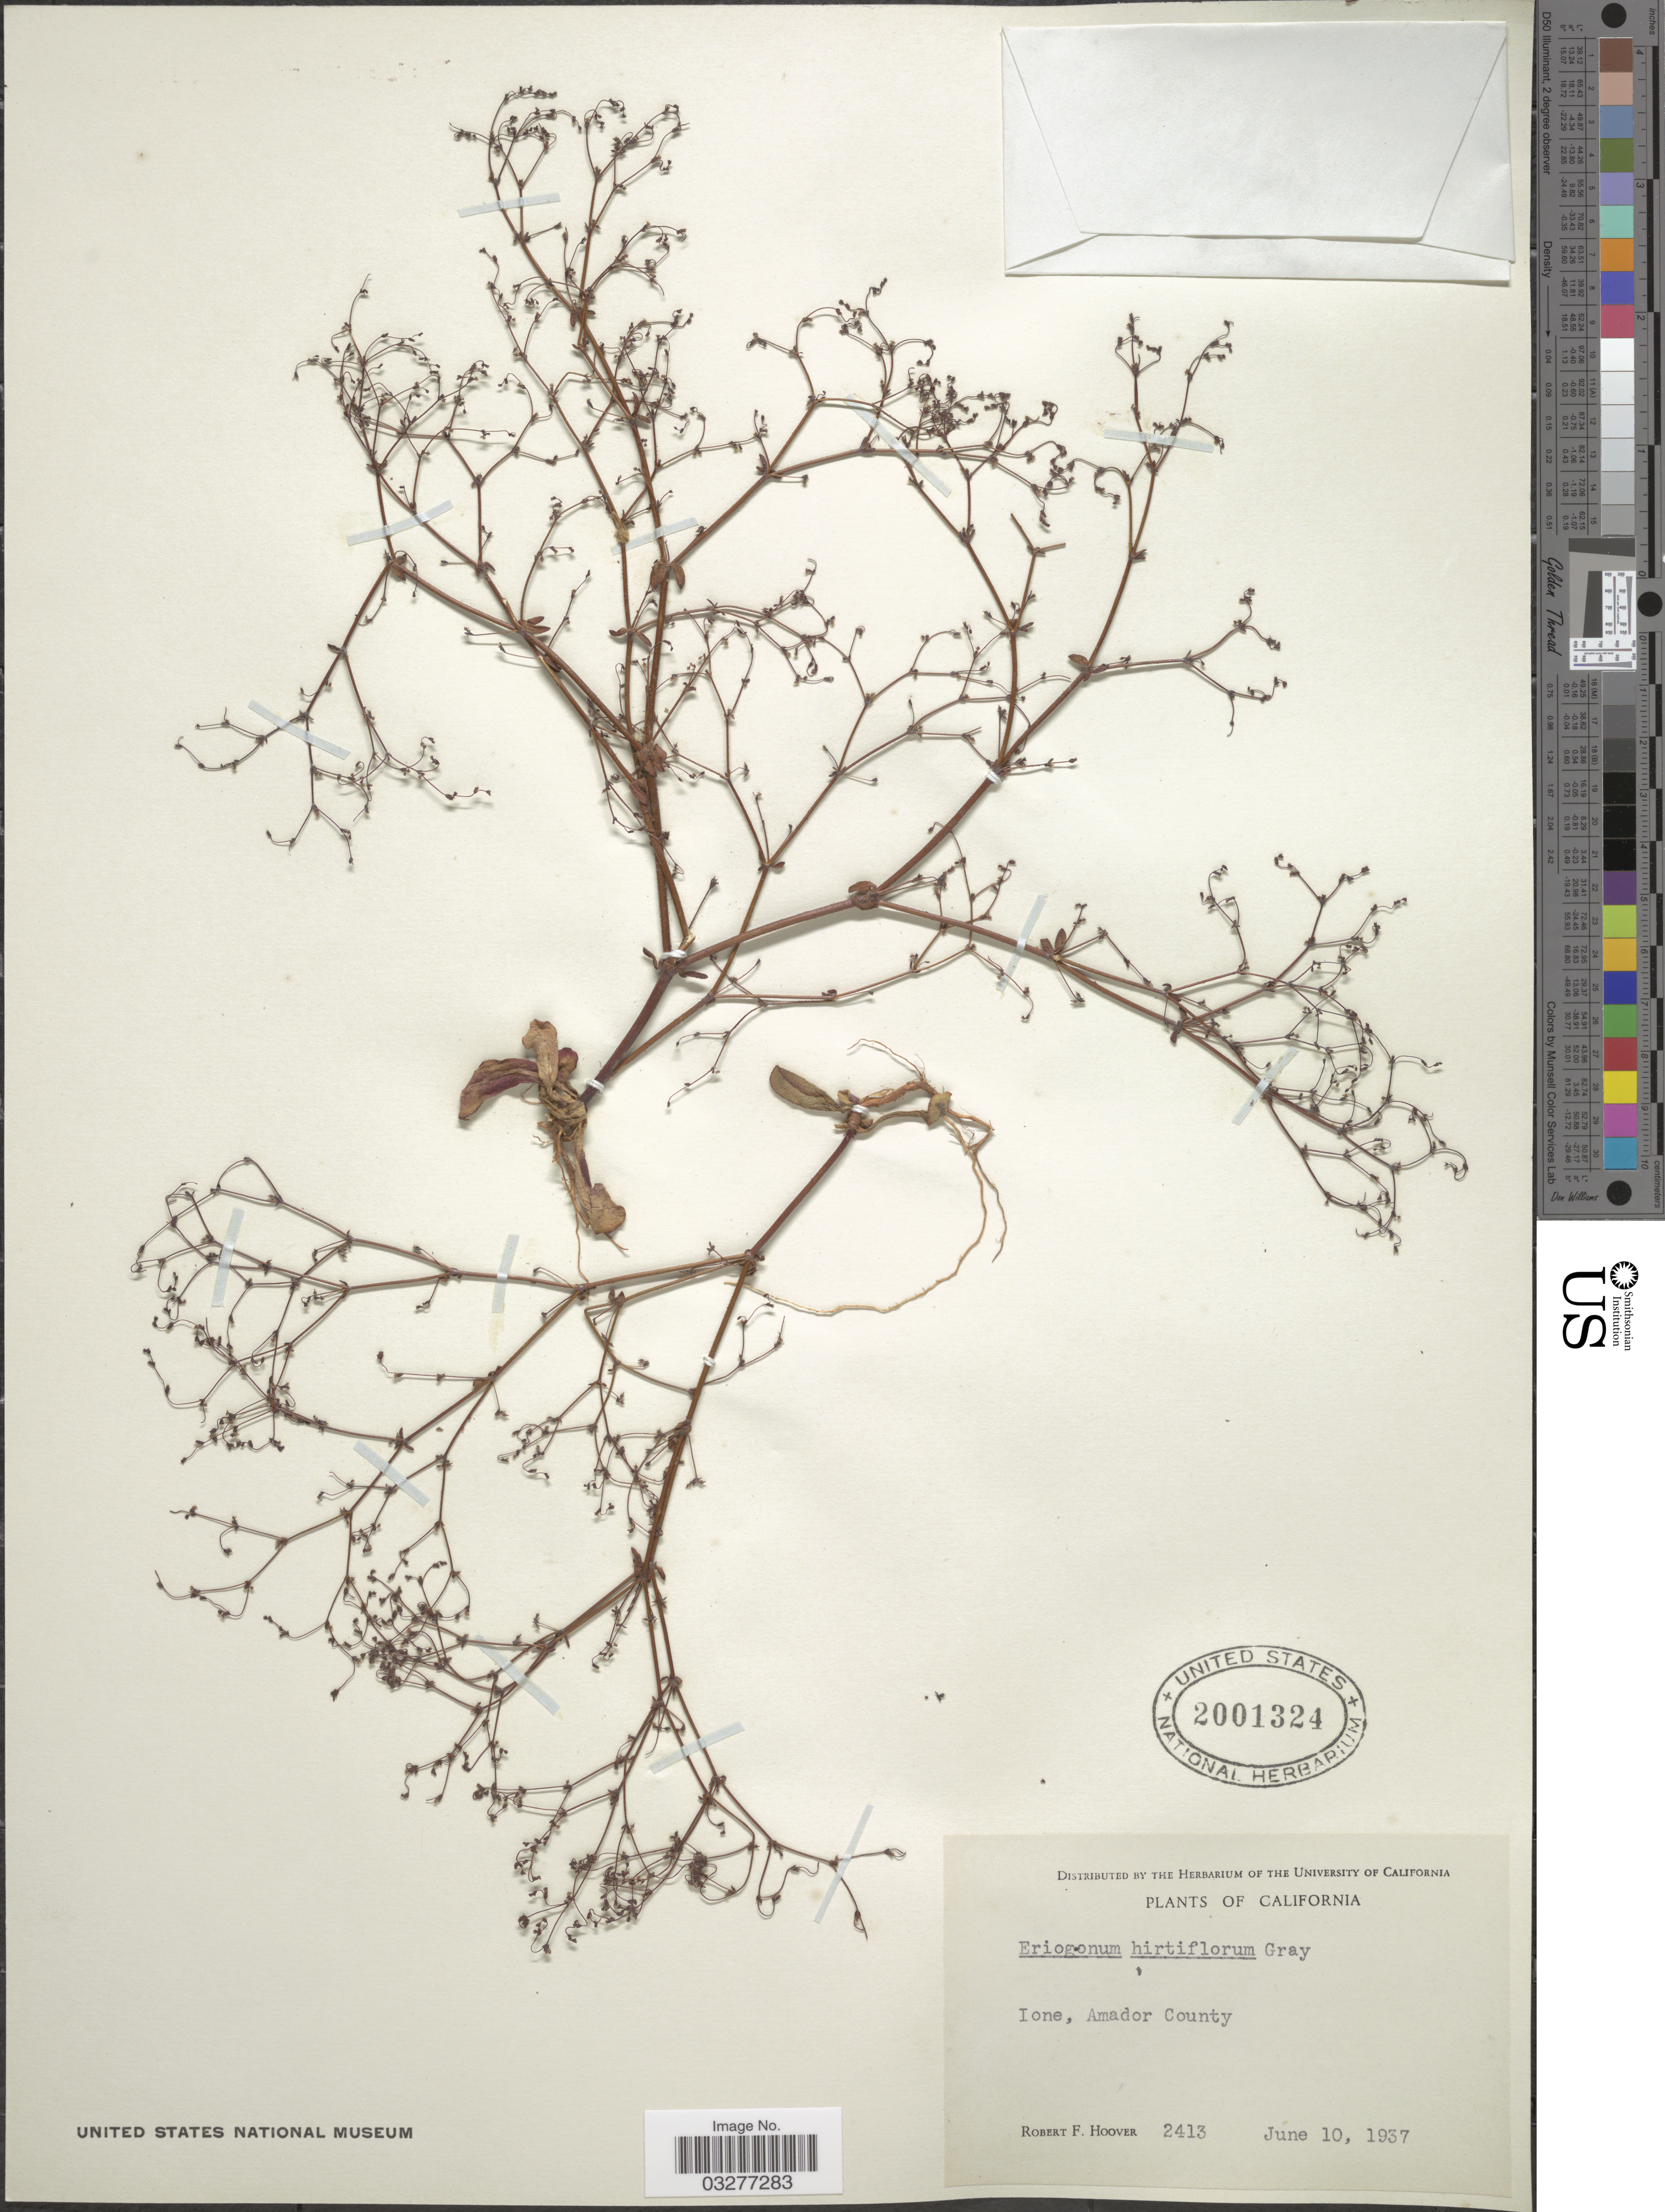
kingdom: Plantae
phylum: Tracheophyta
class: Magnoliopsida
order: Caryophyllales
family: Polygonaceae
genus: Eriogonum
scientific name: Eriogonum hirtiflorum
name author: A. Gray ex S. Watson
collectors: R. F. Hoover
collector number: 2413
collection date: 1937-06-10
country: United States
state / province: California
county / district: Amador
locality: Ione, Amador County.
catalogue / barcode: US 2001324